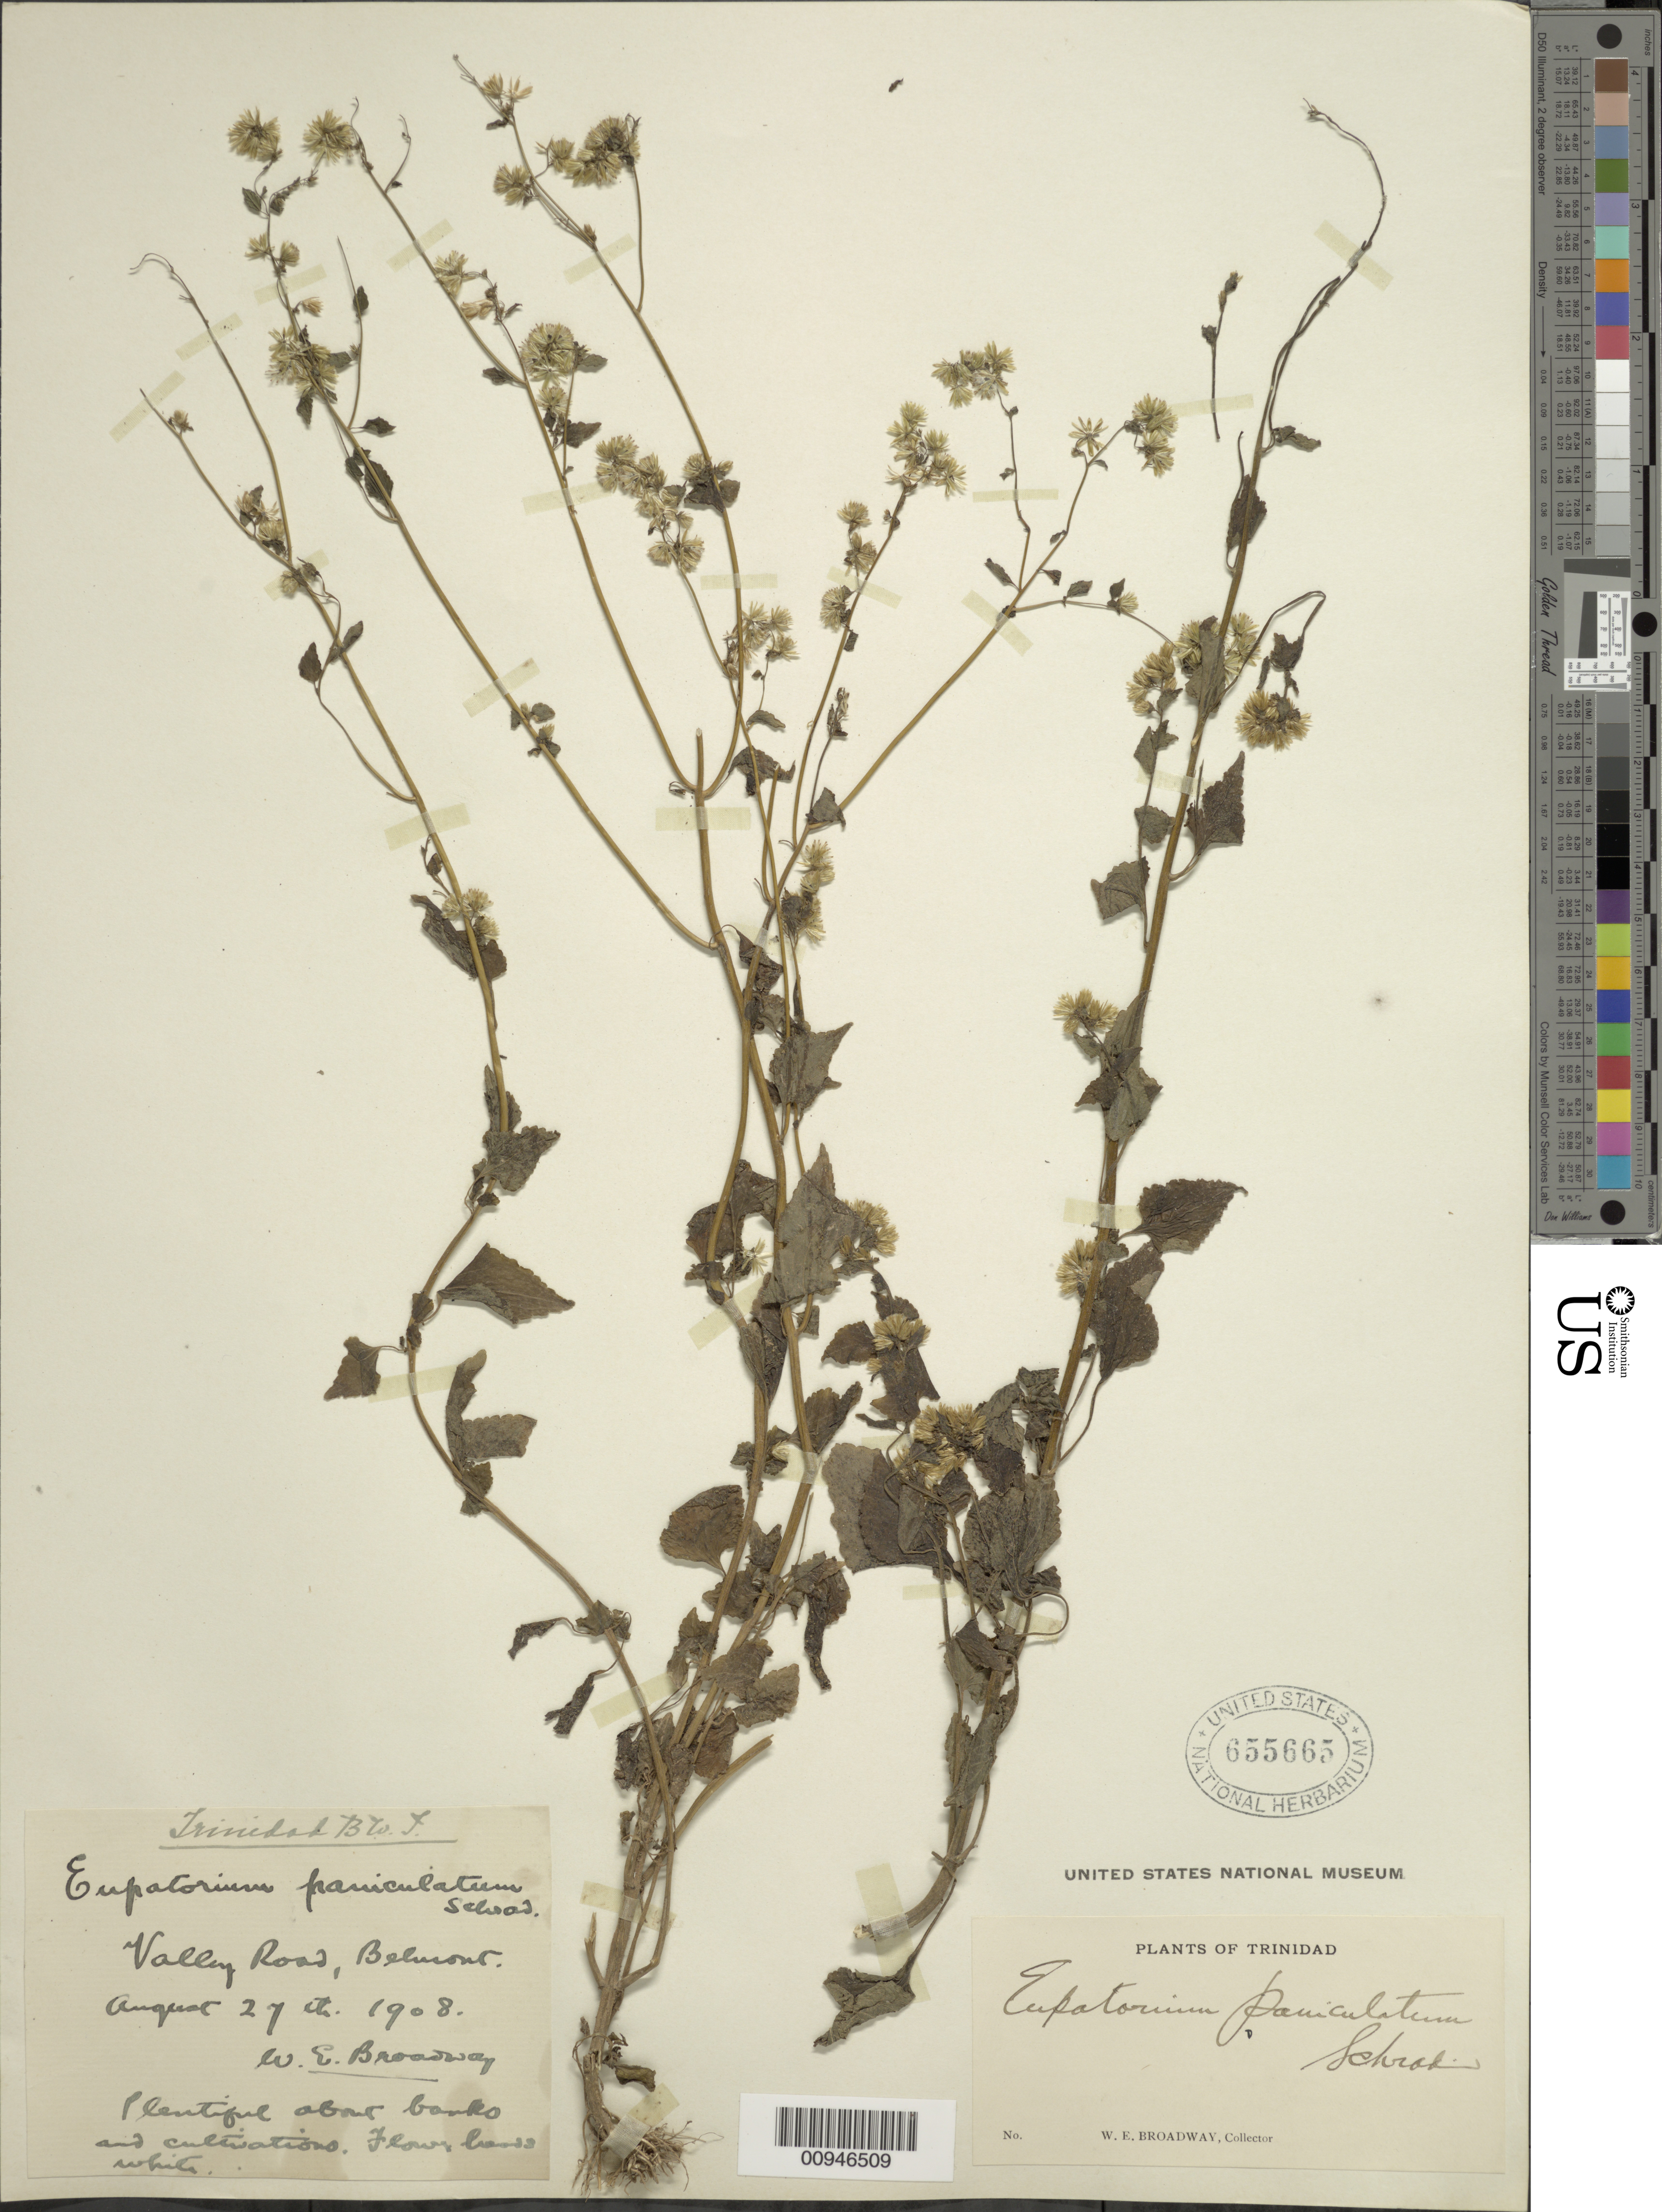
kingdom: Plantae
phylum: Tracheophyta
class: Magnoliopsida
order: Asterales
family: Asteraceae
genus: Fleischmannia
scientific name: Fleischmannia microstemon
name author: (Cass.) R.M. King & H. Rob.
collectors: W. E. Broadway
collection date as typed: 27 Aug 1908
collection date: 1908-08-27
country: Trinidad and Tobago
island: Trinidad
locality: Valley Row, Belmont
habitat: Banks, cultivations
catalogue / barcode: US 655665